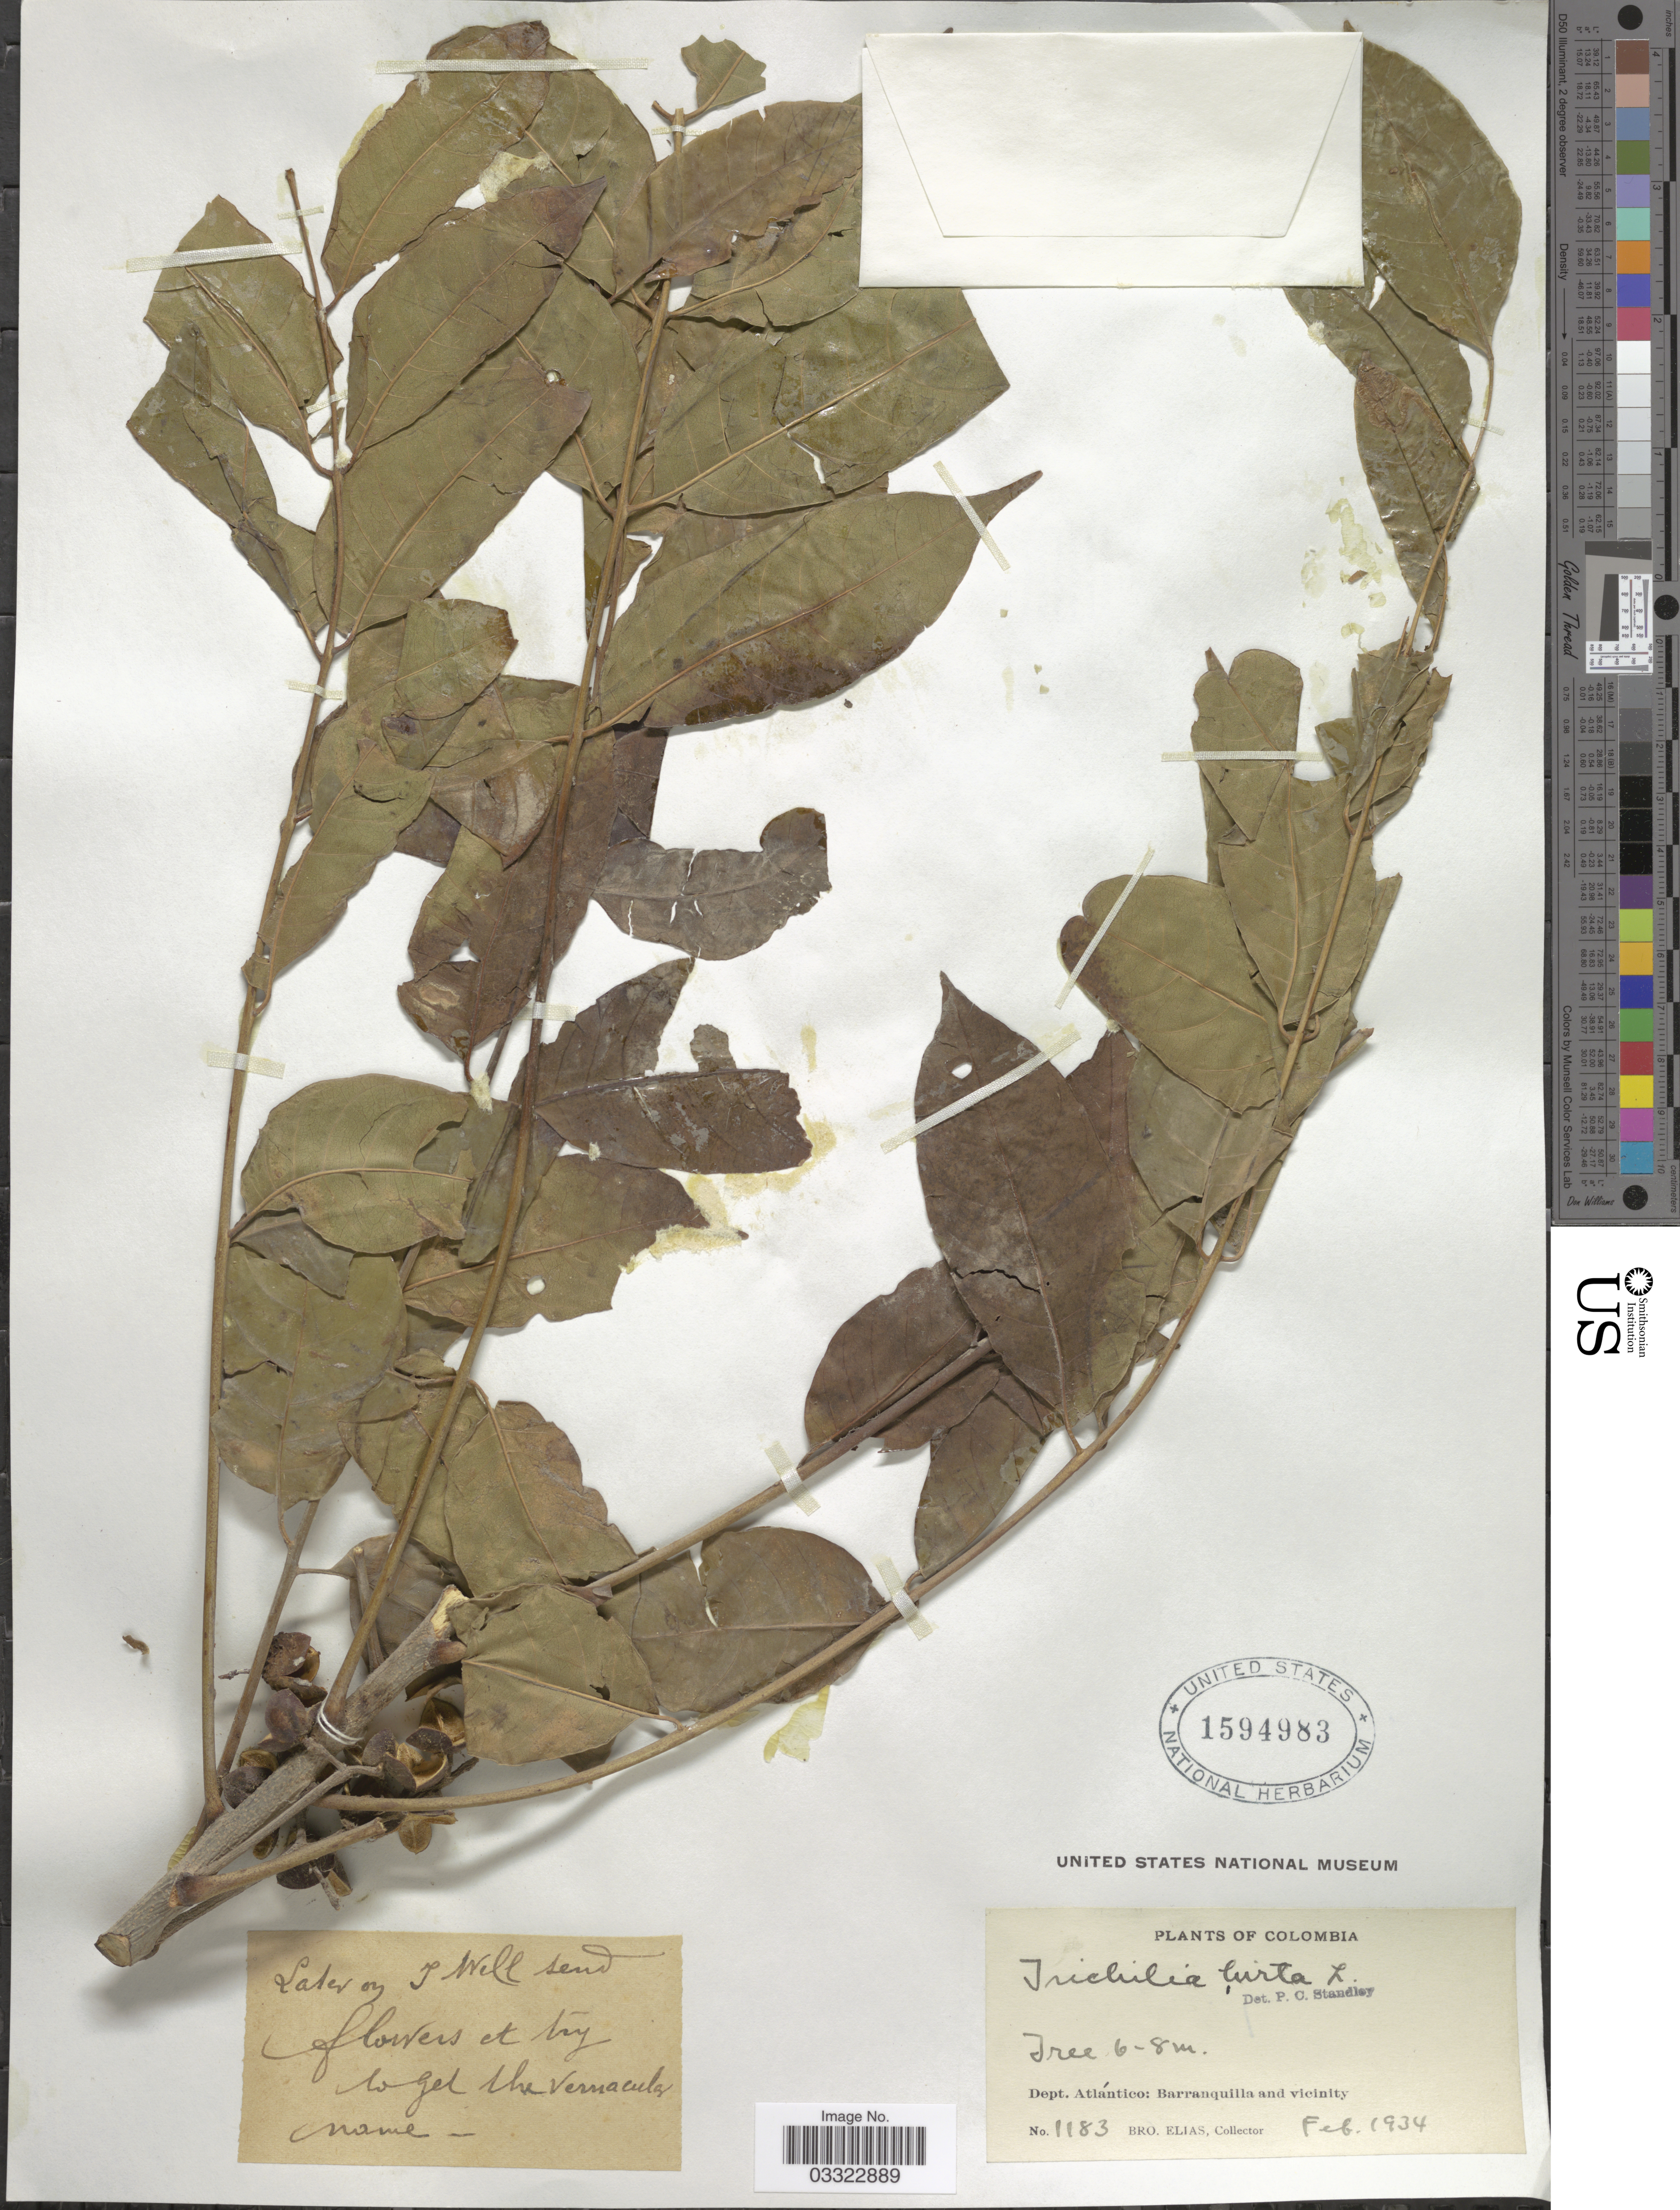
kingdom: Plantae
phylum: Tracheophyta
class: Magnoliopsida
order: Sapindales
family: Meliaceae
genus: Trichilia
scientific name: Trichilia hirta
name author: L.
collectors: Bro. Elias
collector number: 1183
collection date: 1934-02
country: Colombia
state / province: Atlántico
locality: Dept. Atlántico: Barranquilla and vicinity.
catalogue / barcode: US 1594983